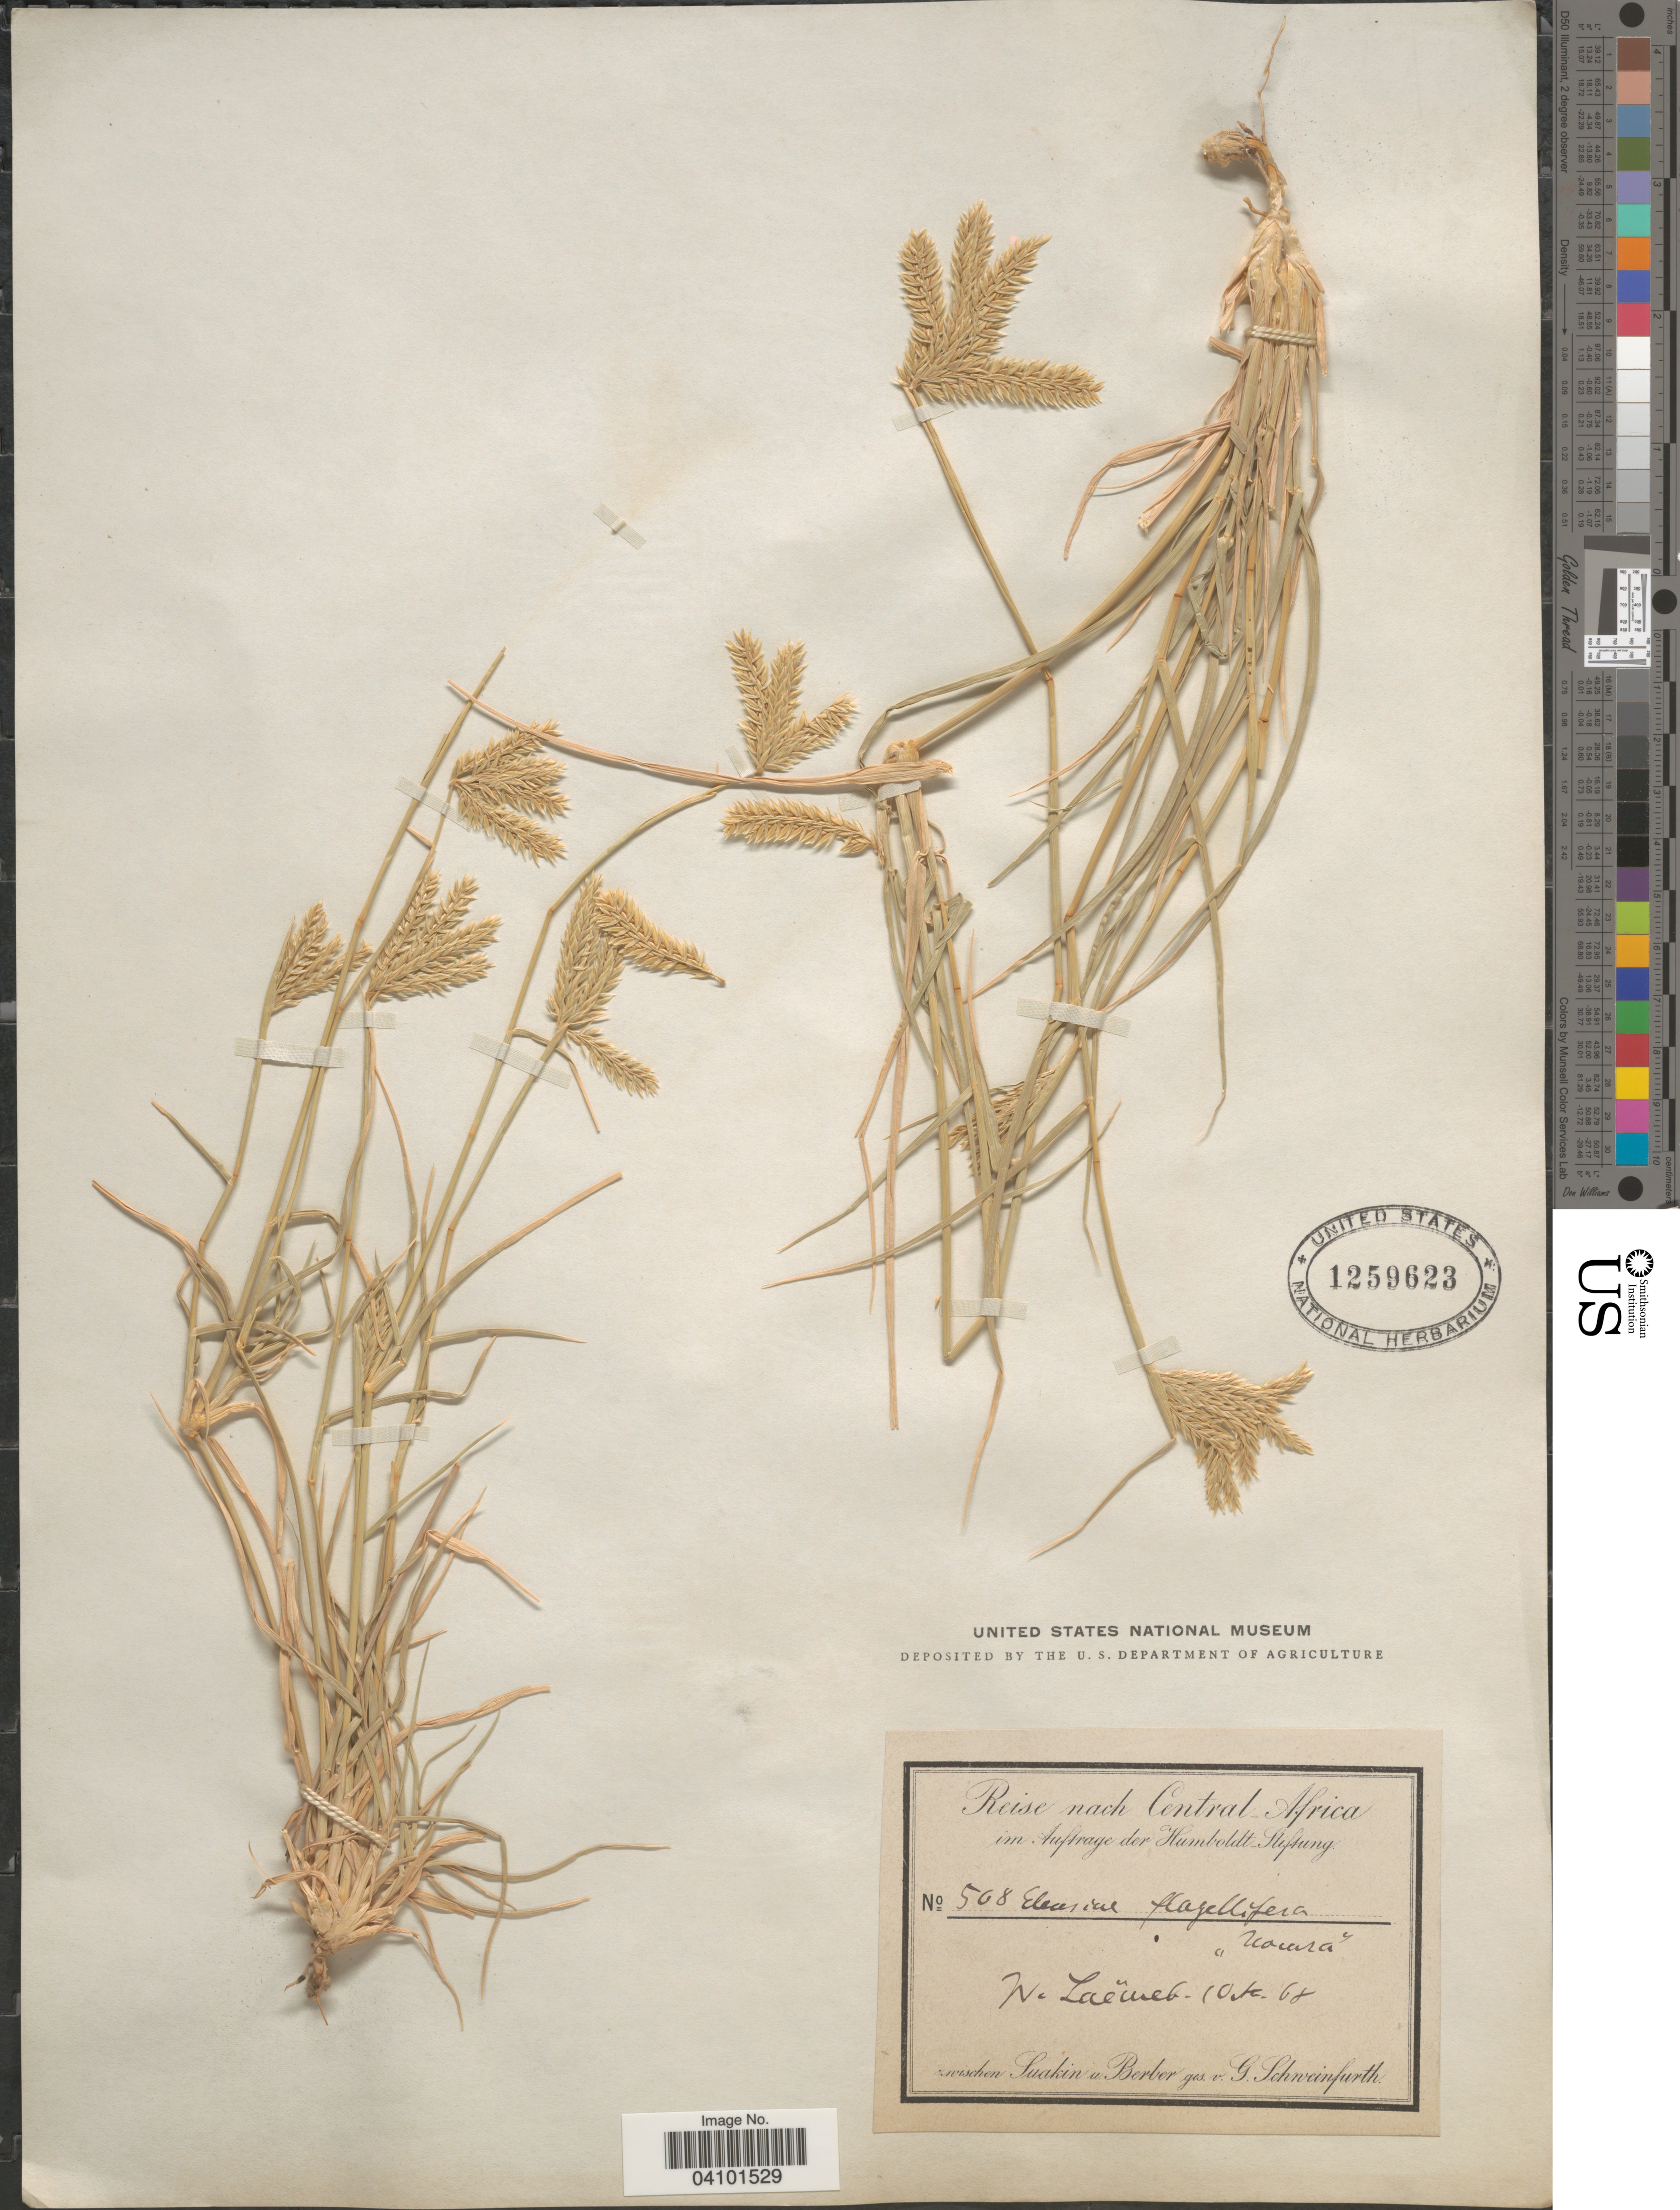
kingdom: Plantae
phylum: Tracheophyta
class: Liliopsida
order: Poales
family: Poaceae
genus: Chloris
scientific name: Chloris flagellifera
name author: (Nees) P.M. Peterson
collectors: G. A. Schweinfurth (herbarium)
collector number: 508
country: Central African Republic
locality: Reise nach Central-Africa im Auftrage der Humboldt Stiftung. W. Laemeb.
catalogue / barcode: US 1259623